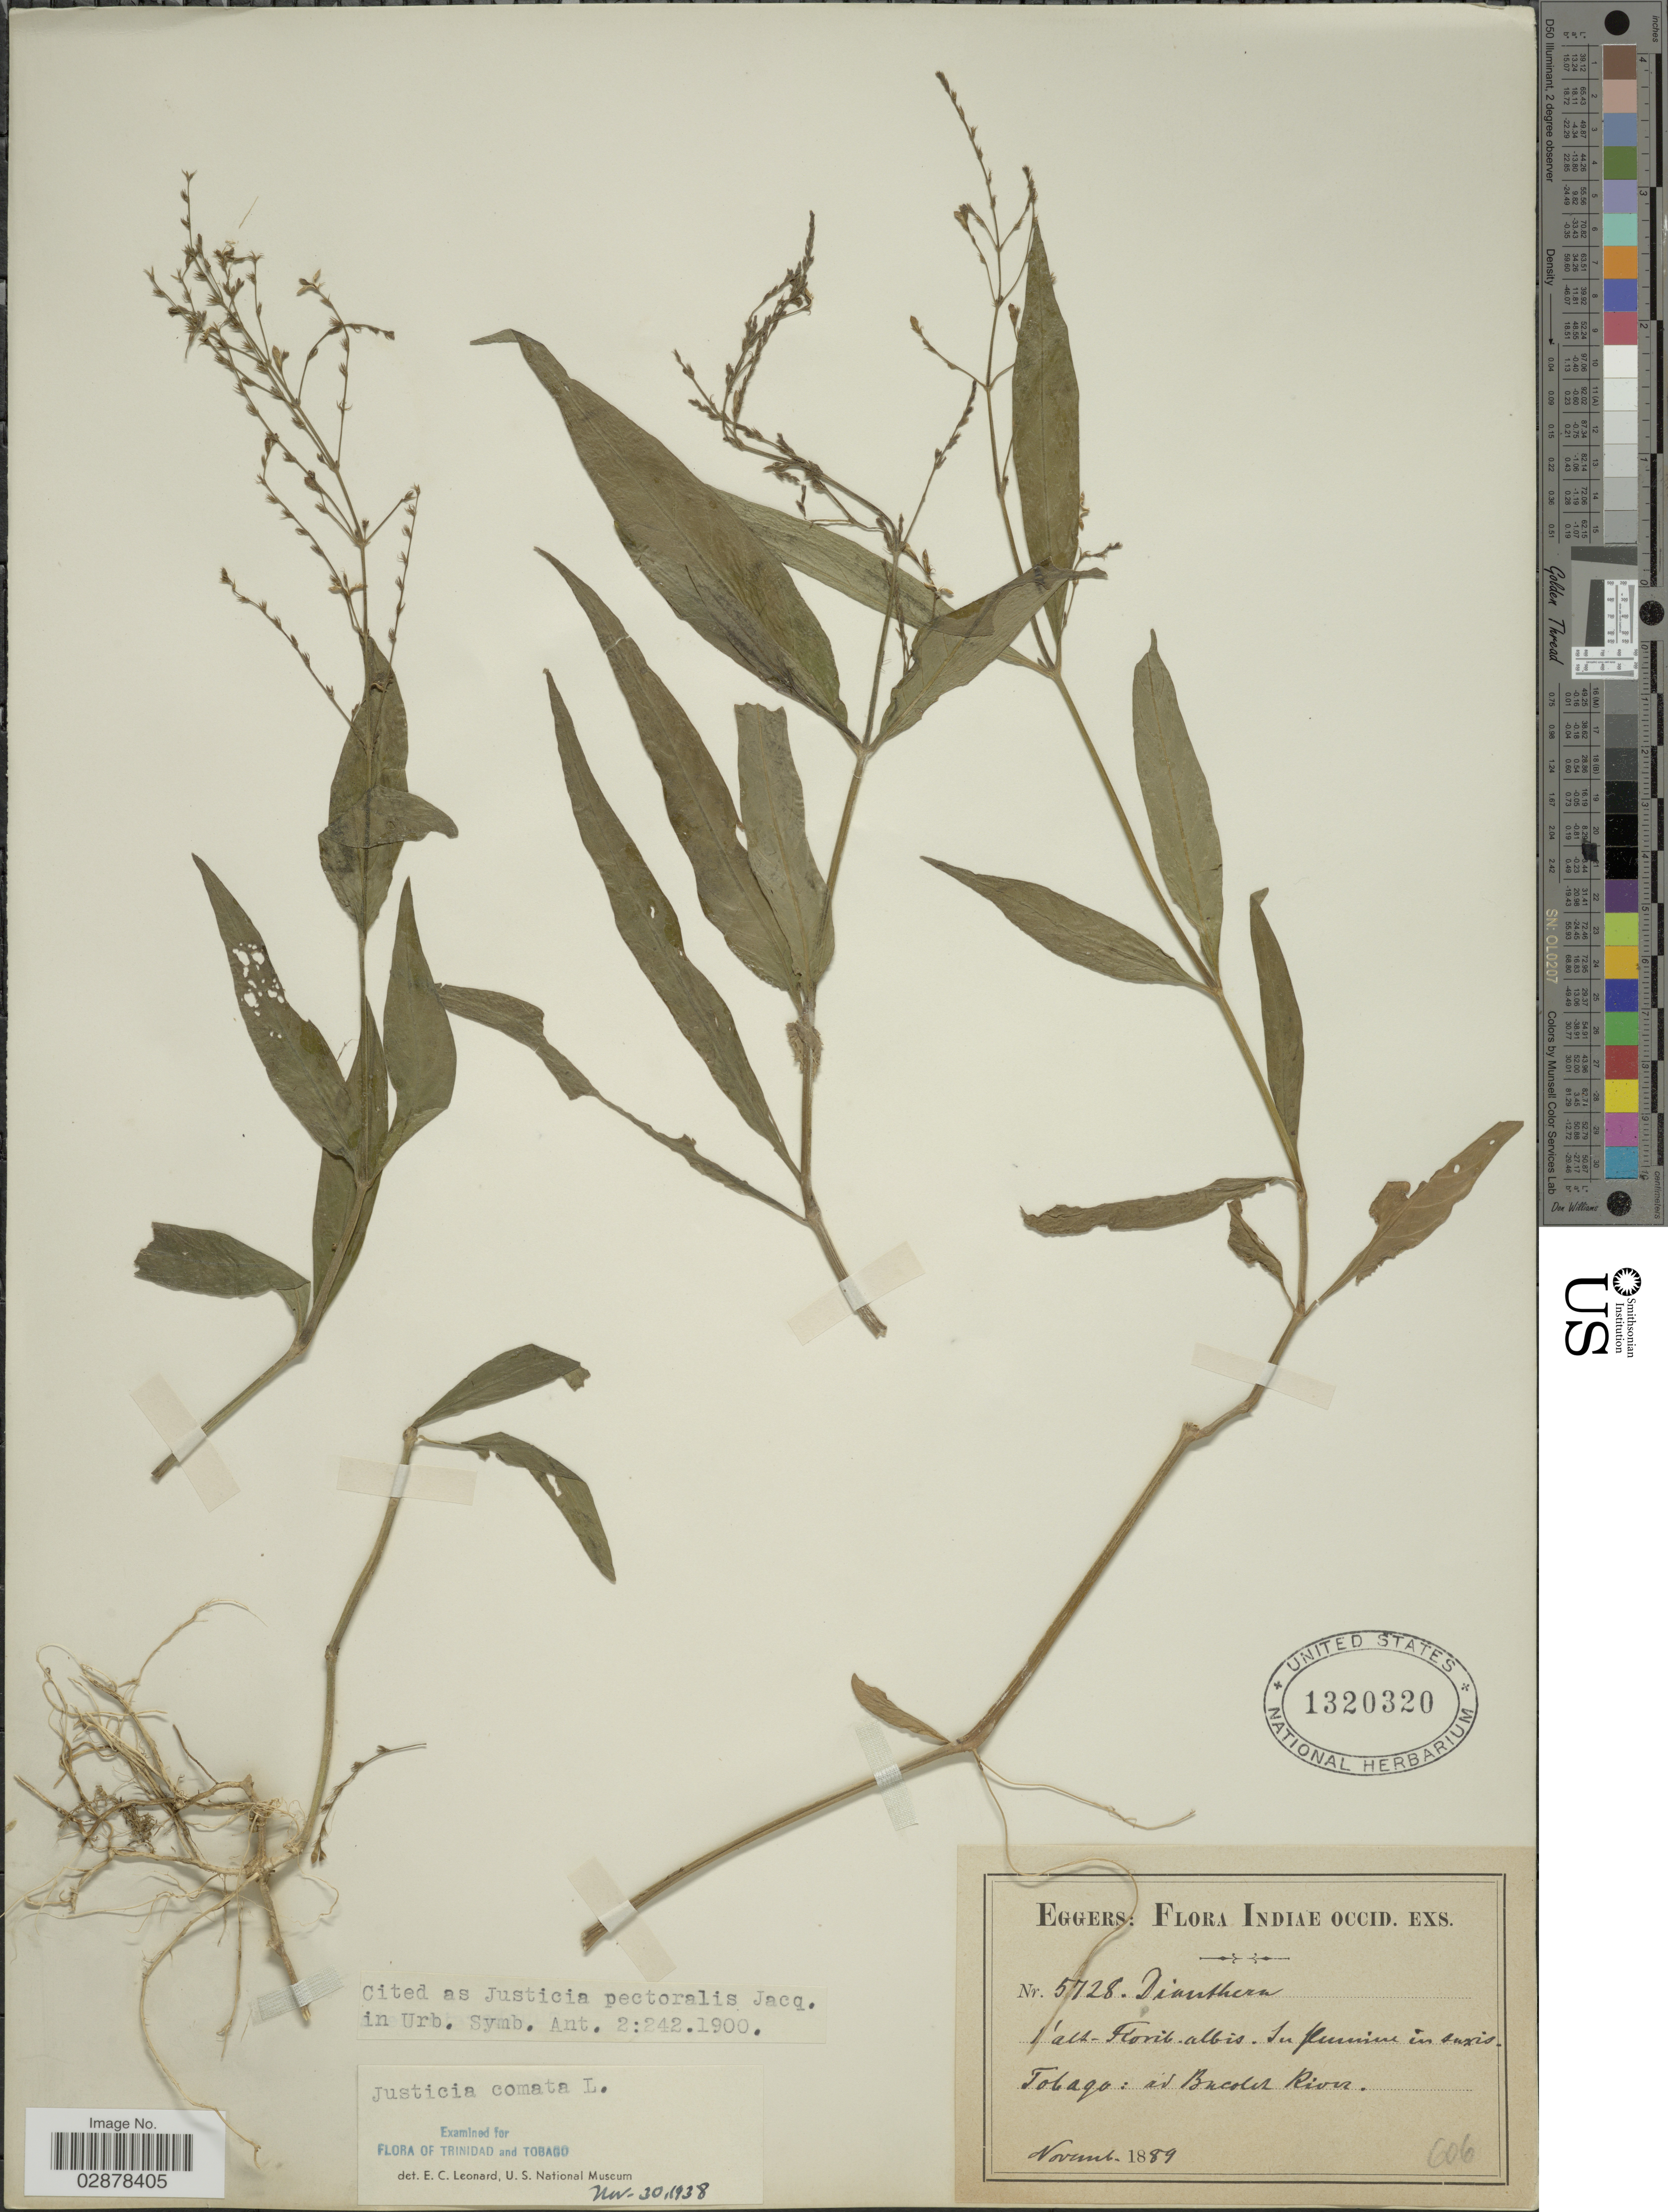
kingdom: Plantae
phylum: Tracheophyta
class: Magnoliopsida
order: Lamiales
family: Acanthaceae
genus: Justicia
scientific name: Justicia comata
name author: (L.) Lam.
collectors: -. Eggers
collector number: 5728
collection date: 1889-11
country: Trinidad and Tobago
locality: Indiae occid. Tobago: ad Bacolet River.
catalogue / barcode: US 1320320